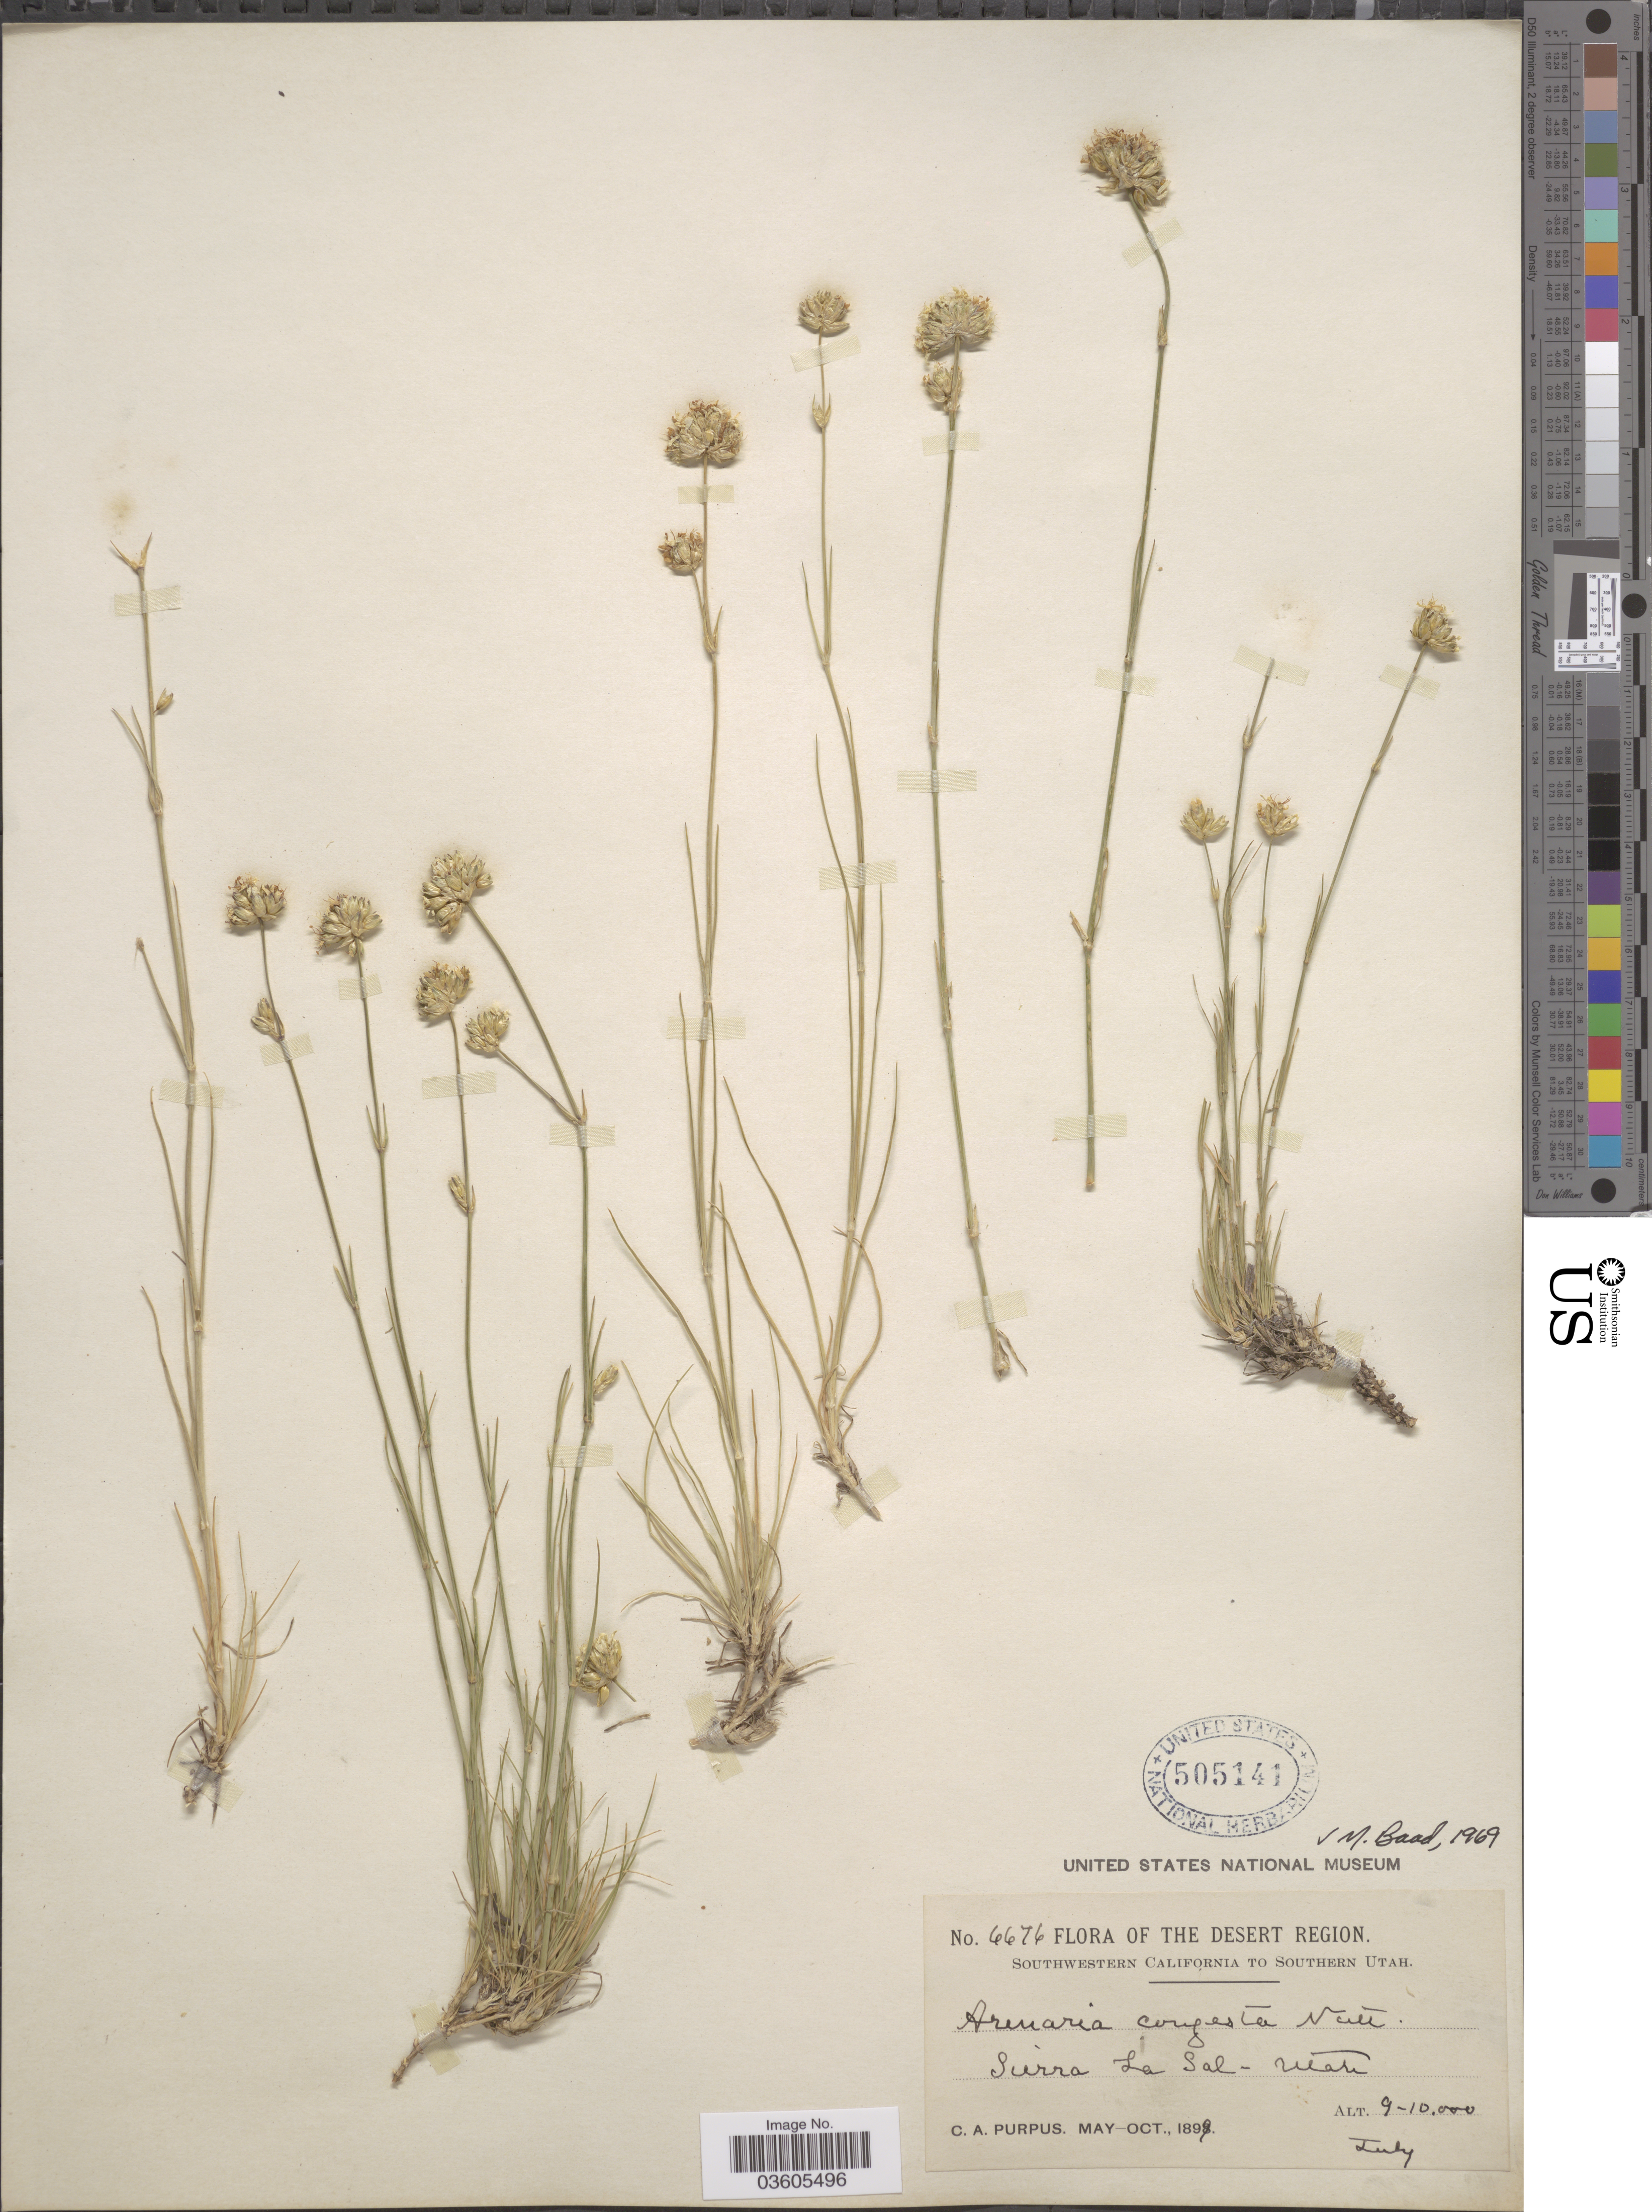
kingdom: Plantae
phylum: Tracheophyta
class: Magnoliopsida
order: Caryophyllales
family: Caryophyllaceae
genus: Eremogone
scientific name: Eremogone congesta var. congesta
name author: (Nutt.) Ikonn.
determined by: Strong, Mark T., (BOT), Smithsonian Institution - National Museum of Natural History (UNITED STATES)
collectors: C. A. Purpus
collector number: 6676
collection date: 1899-07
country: United States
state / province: Utah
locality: The Desert Region. Southern Utah. Sierra La Sal.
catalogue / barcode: US 505141